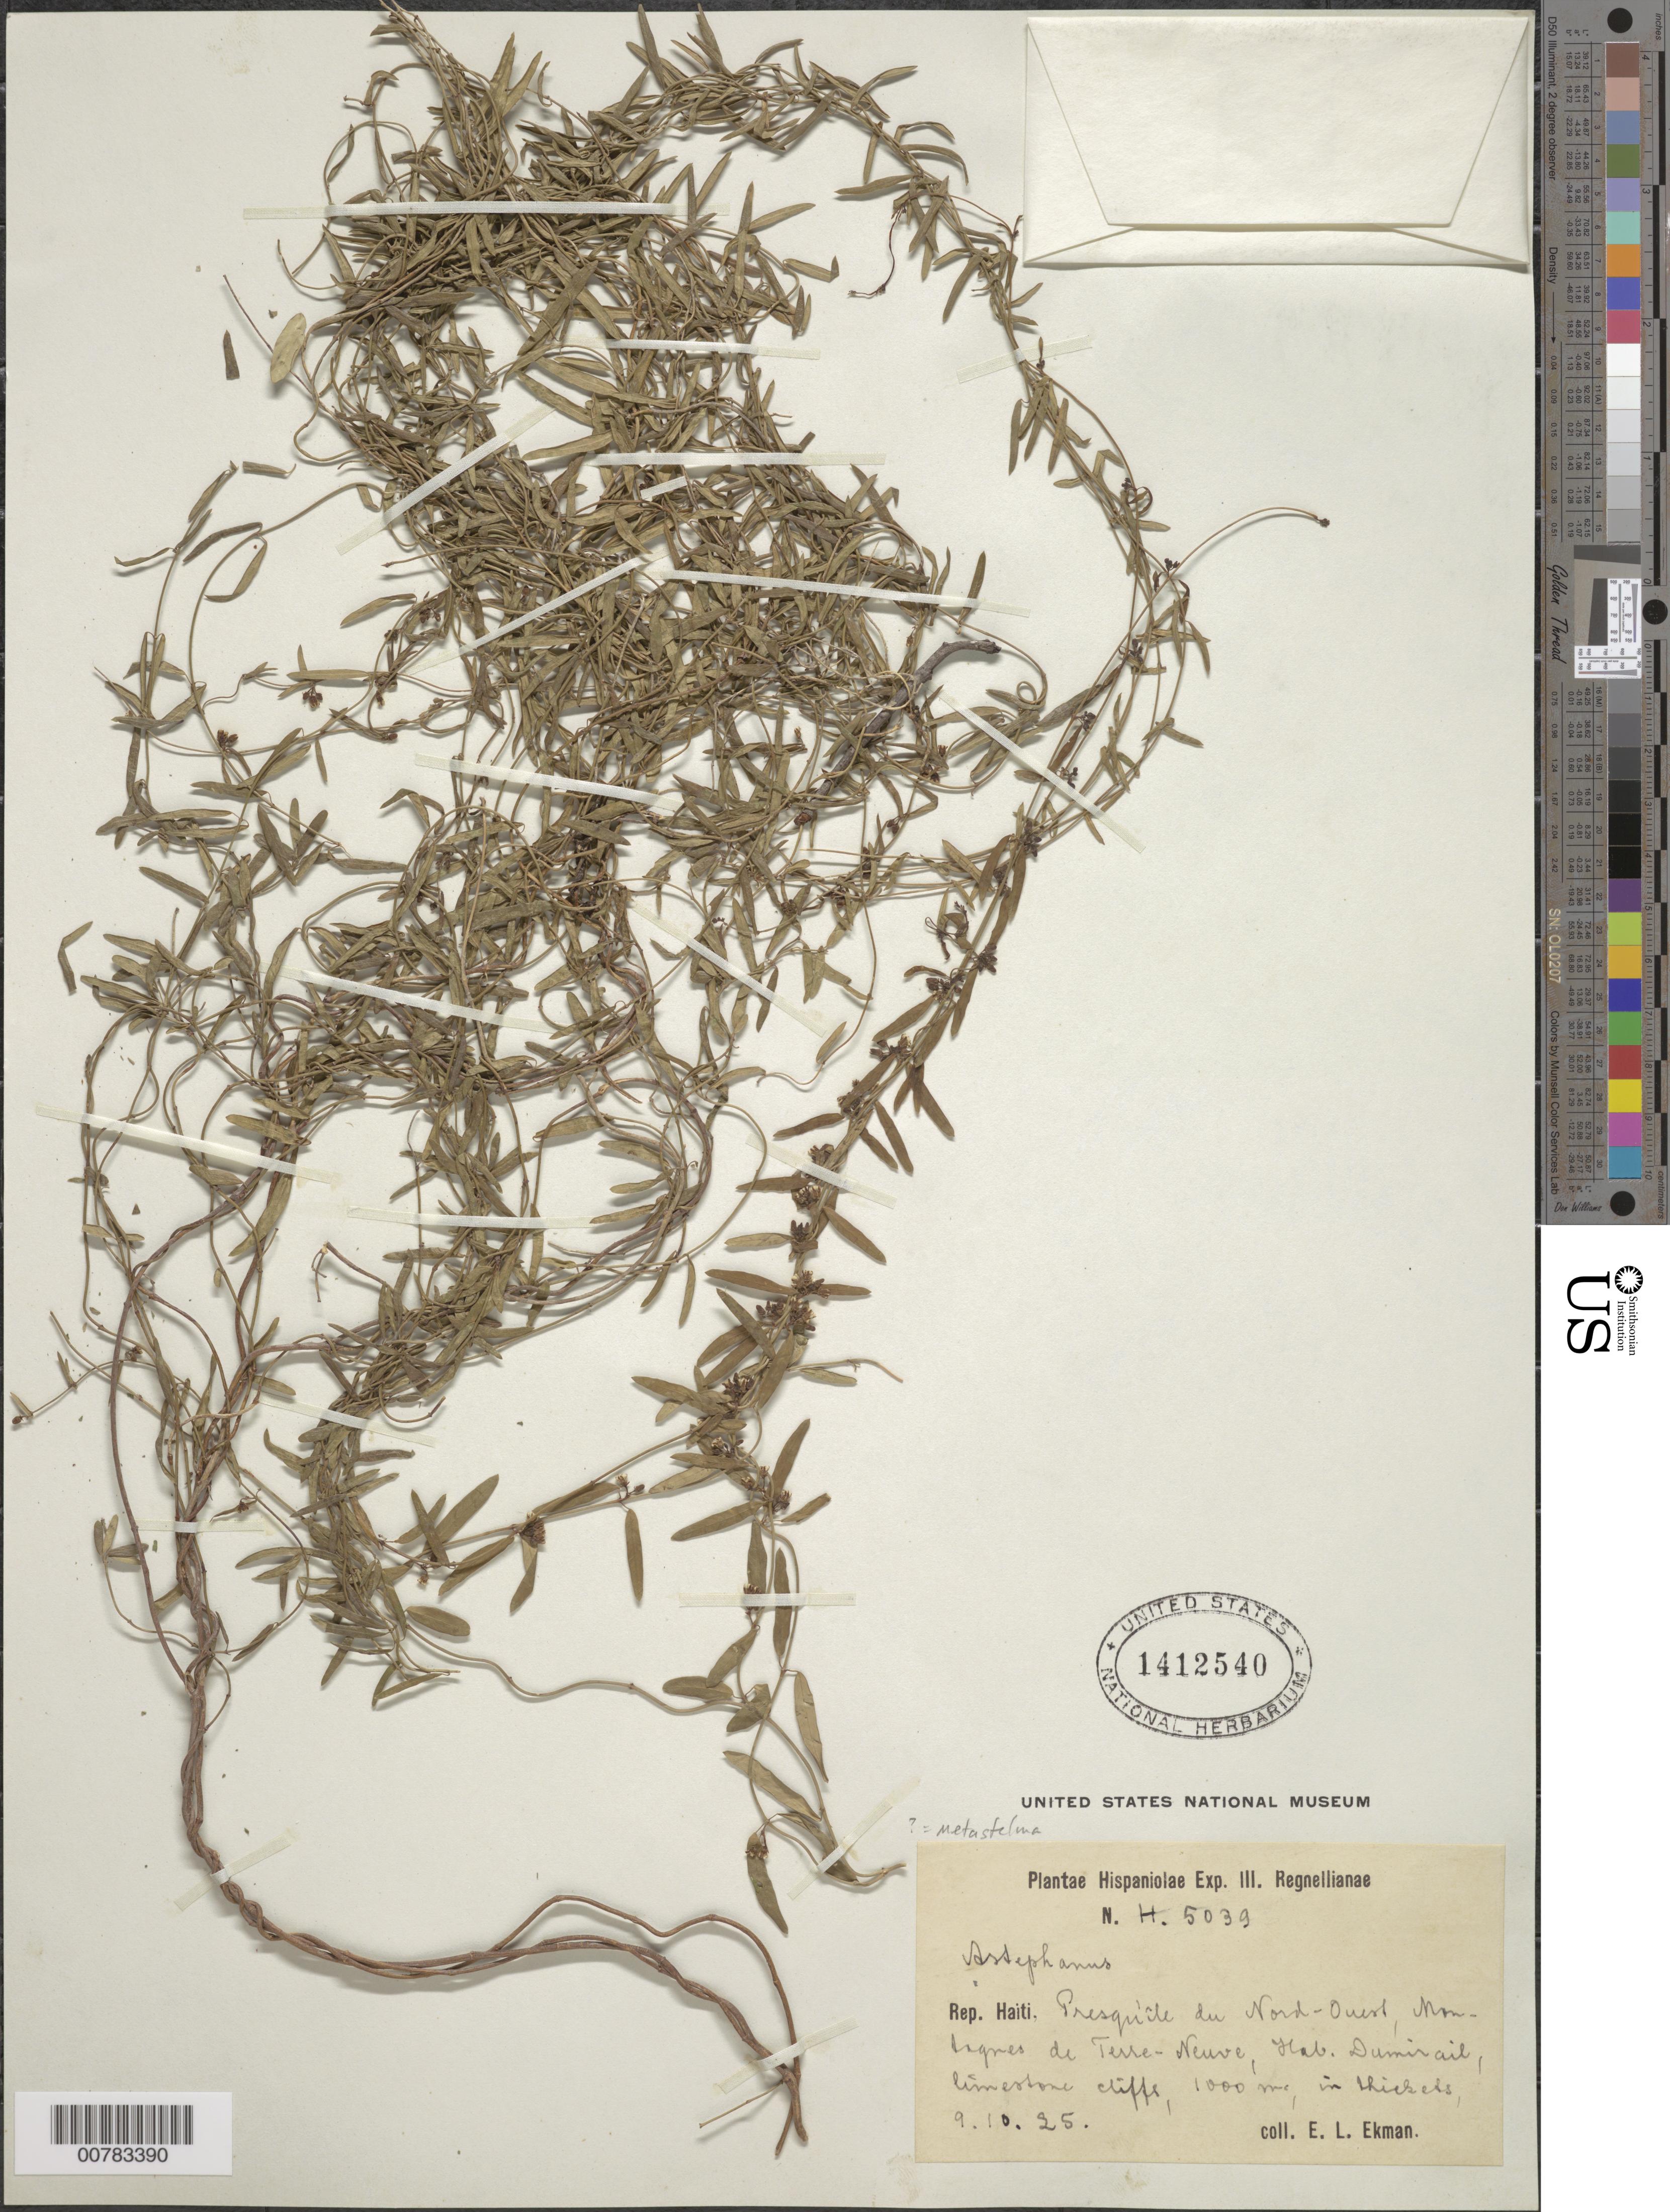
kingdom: Plantae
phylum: Tracheophyta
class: Magnoliopsida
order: Gentianales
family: Apocynaceae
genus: Metastelma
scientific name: Metastelma sp.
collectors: E. L. Ekman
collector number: H 5039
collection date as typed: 09 Oct 1925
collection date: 1925-10-09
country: Haiti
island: Hispaniola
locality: Presquîle du Nord-Ouest, Montagnes de Terre-Neuve, Hab. Dumirail.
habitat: Limestone cliffs, in thickets.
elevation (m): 1000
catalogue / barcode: US 1412540